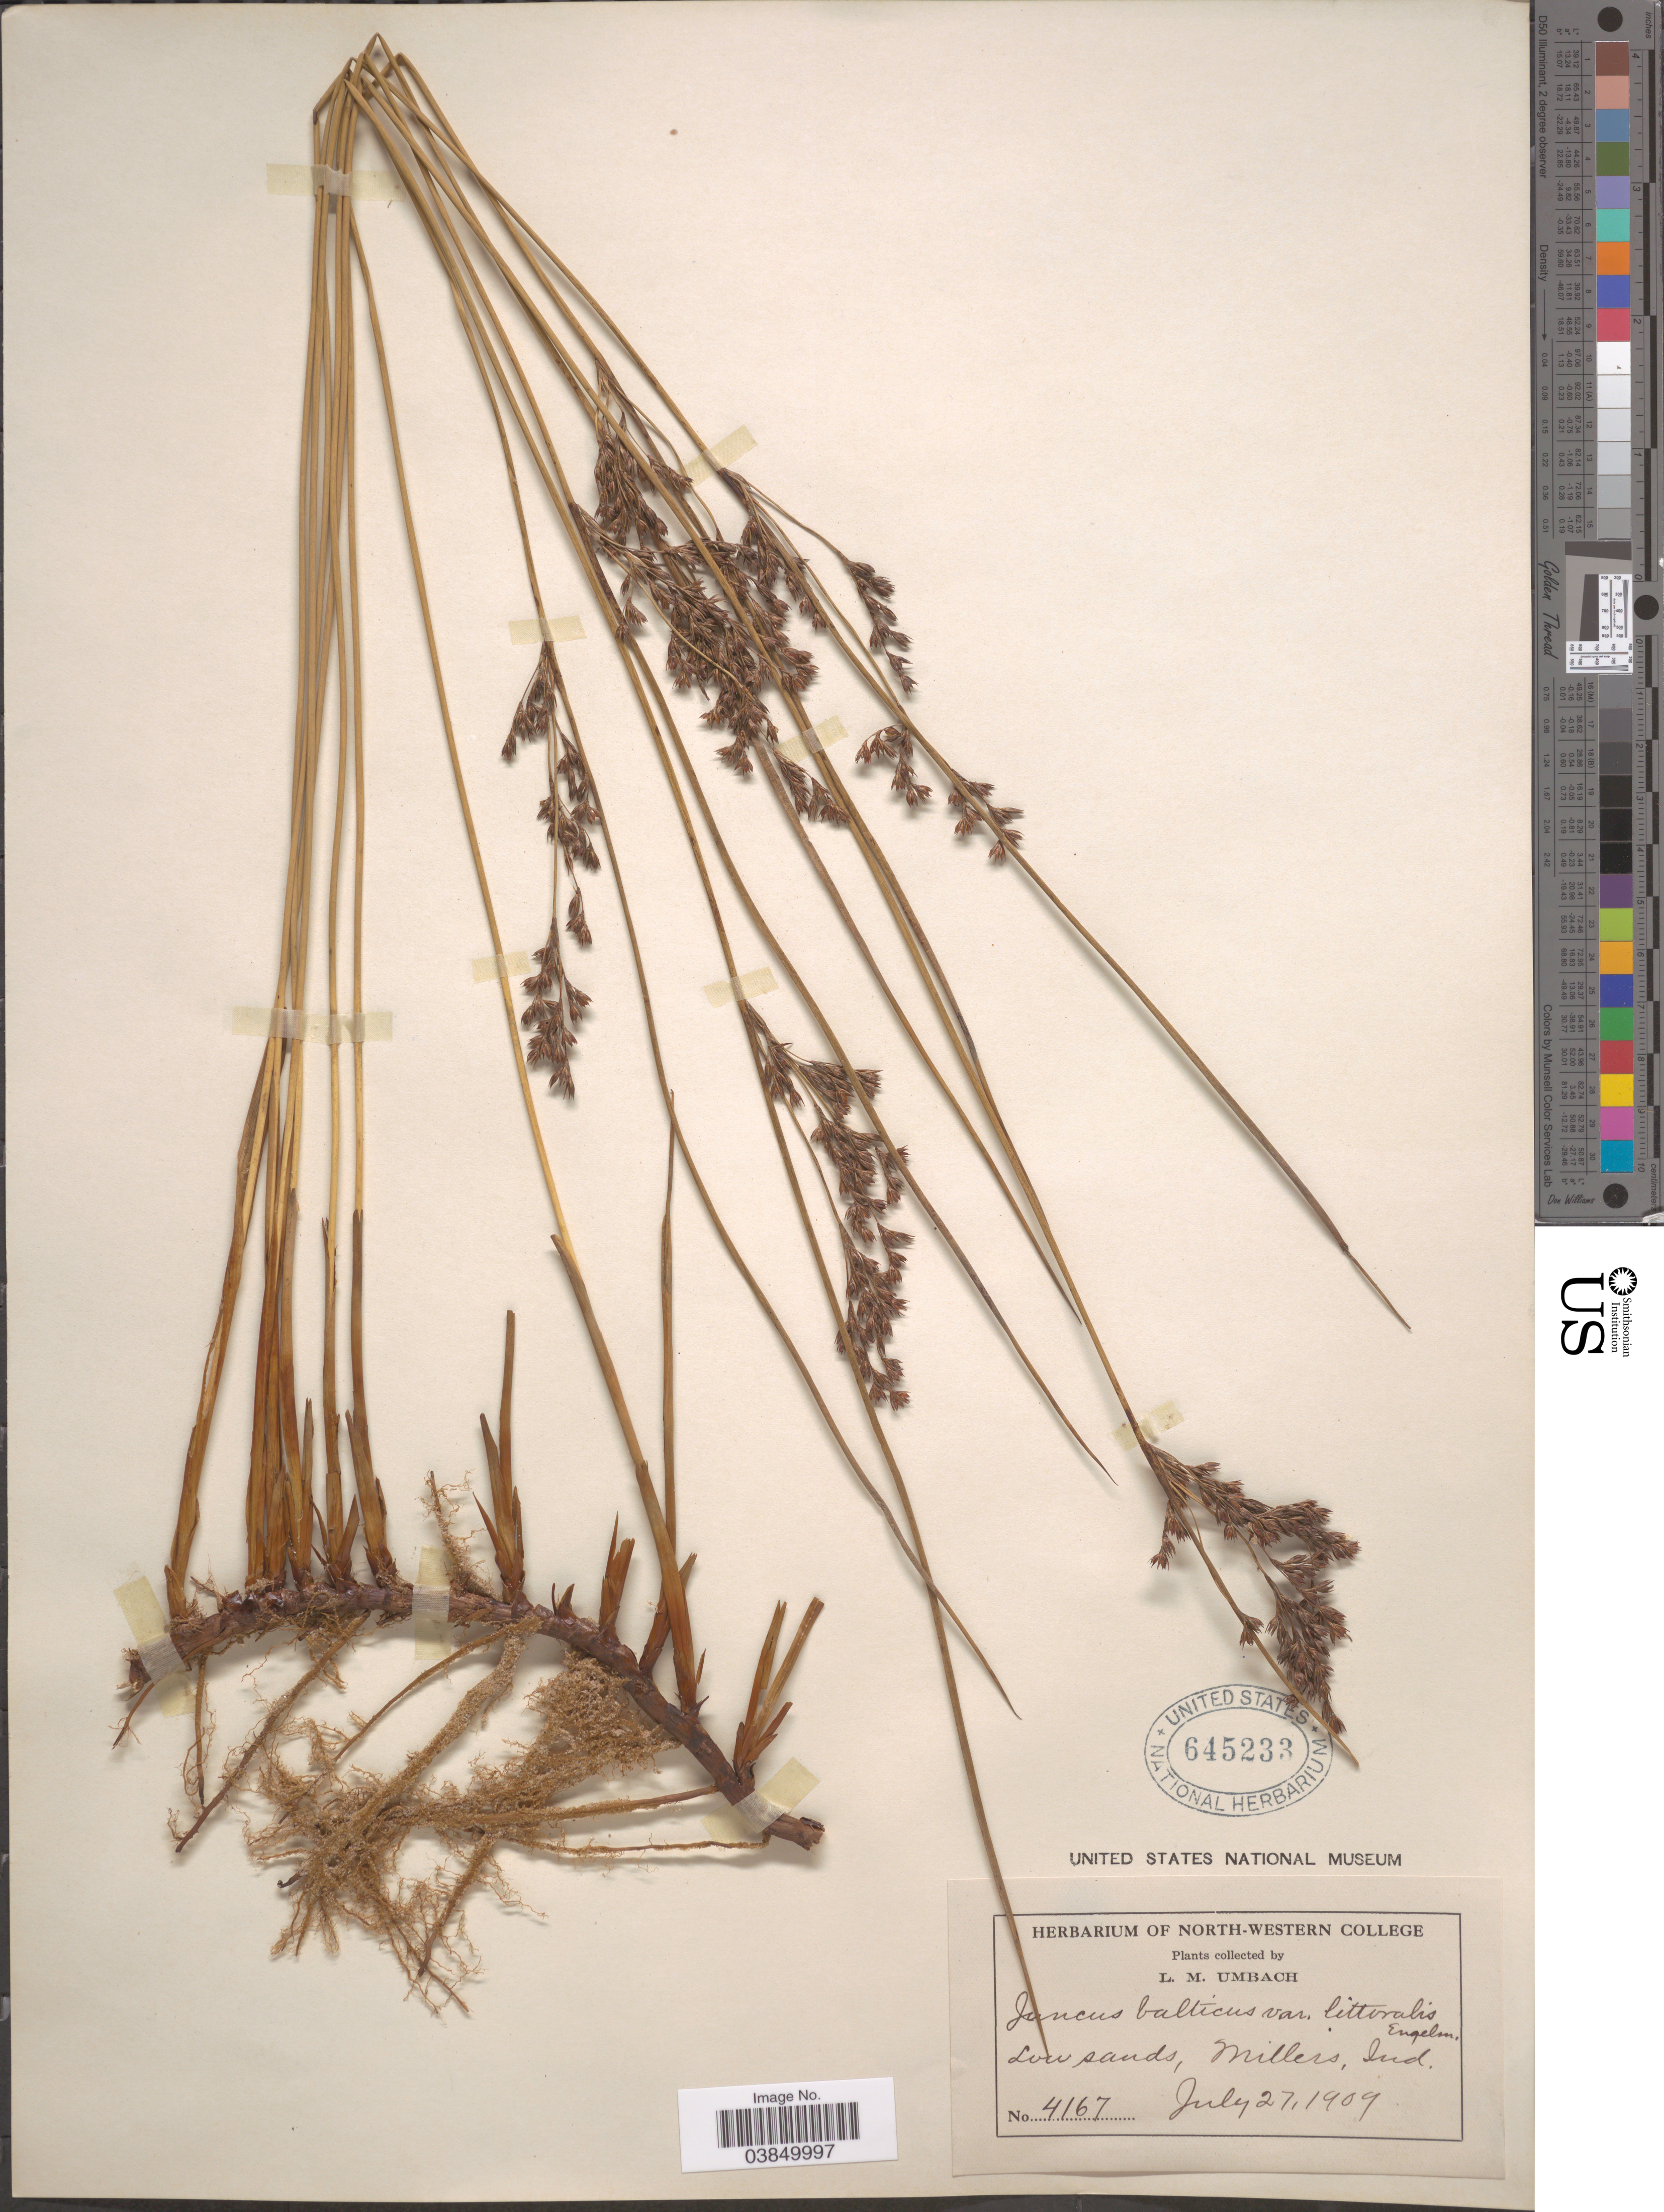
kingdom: Plantae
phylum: Tracheophyta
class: Liliopsida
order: Poales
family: Juncaceae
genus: Juncus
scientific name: Juncus balticus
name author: Willd.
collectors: L. M. Umbach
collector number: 4167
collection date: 1909-07-27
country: United States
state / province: Indiana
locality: Low sands, Millers.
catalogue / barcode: US 645233